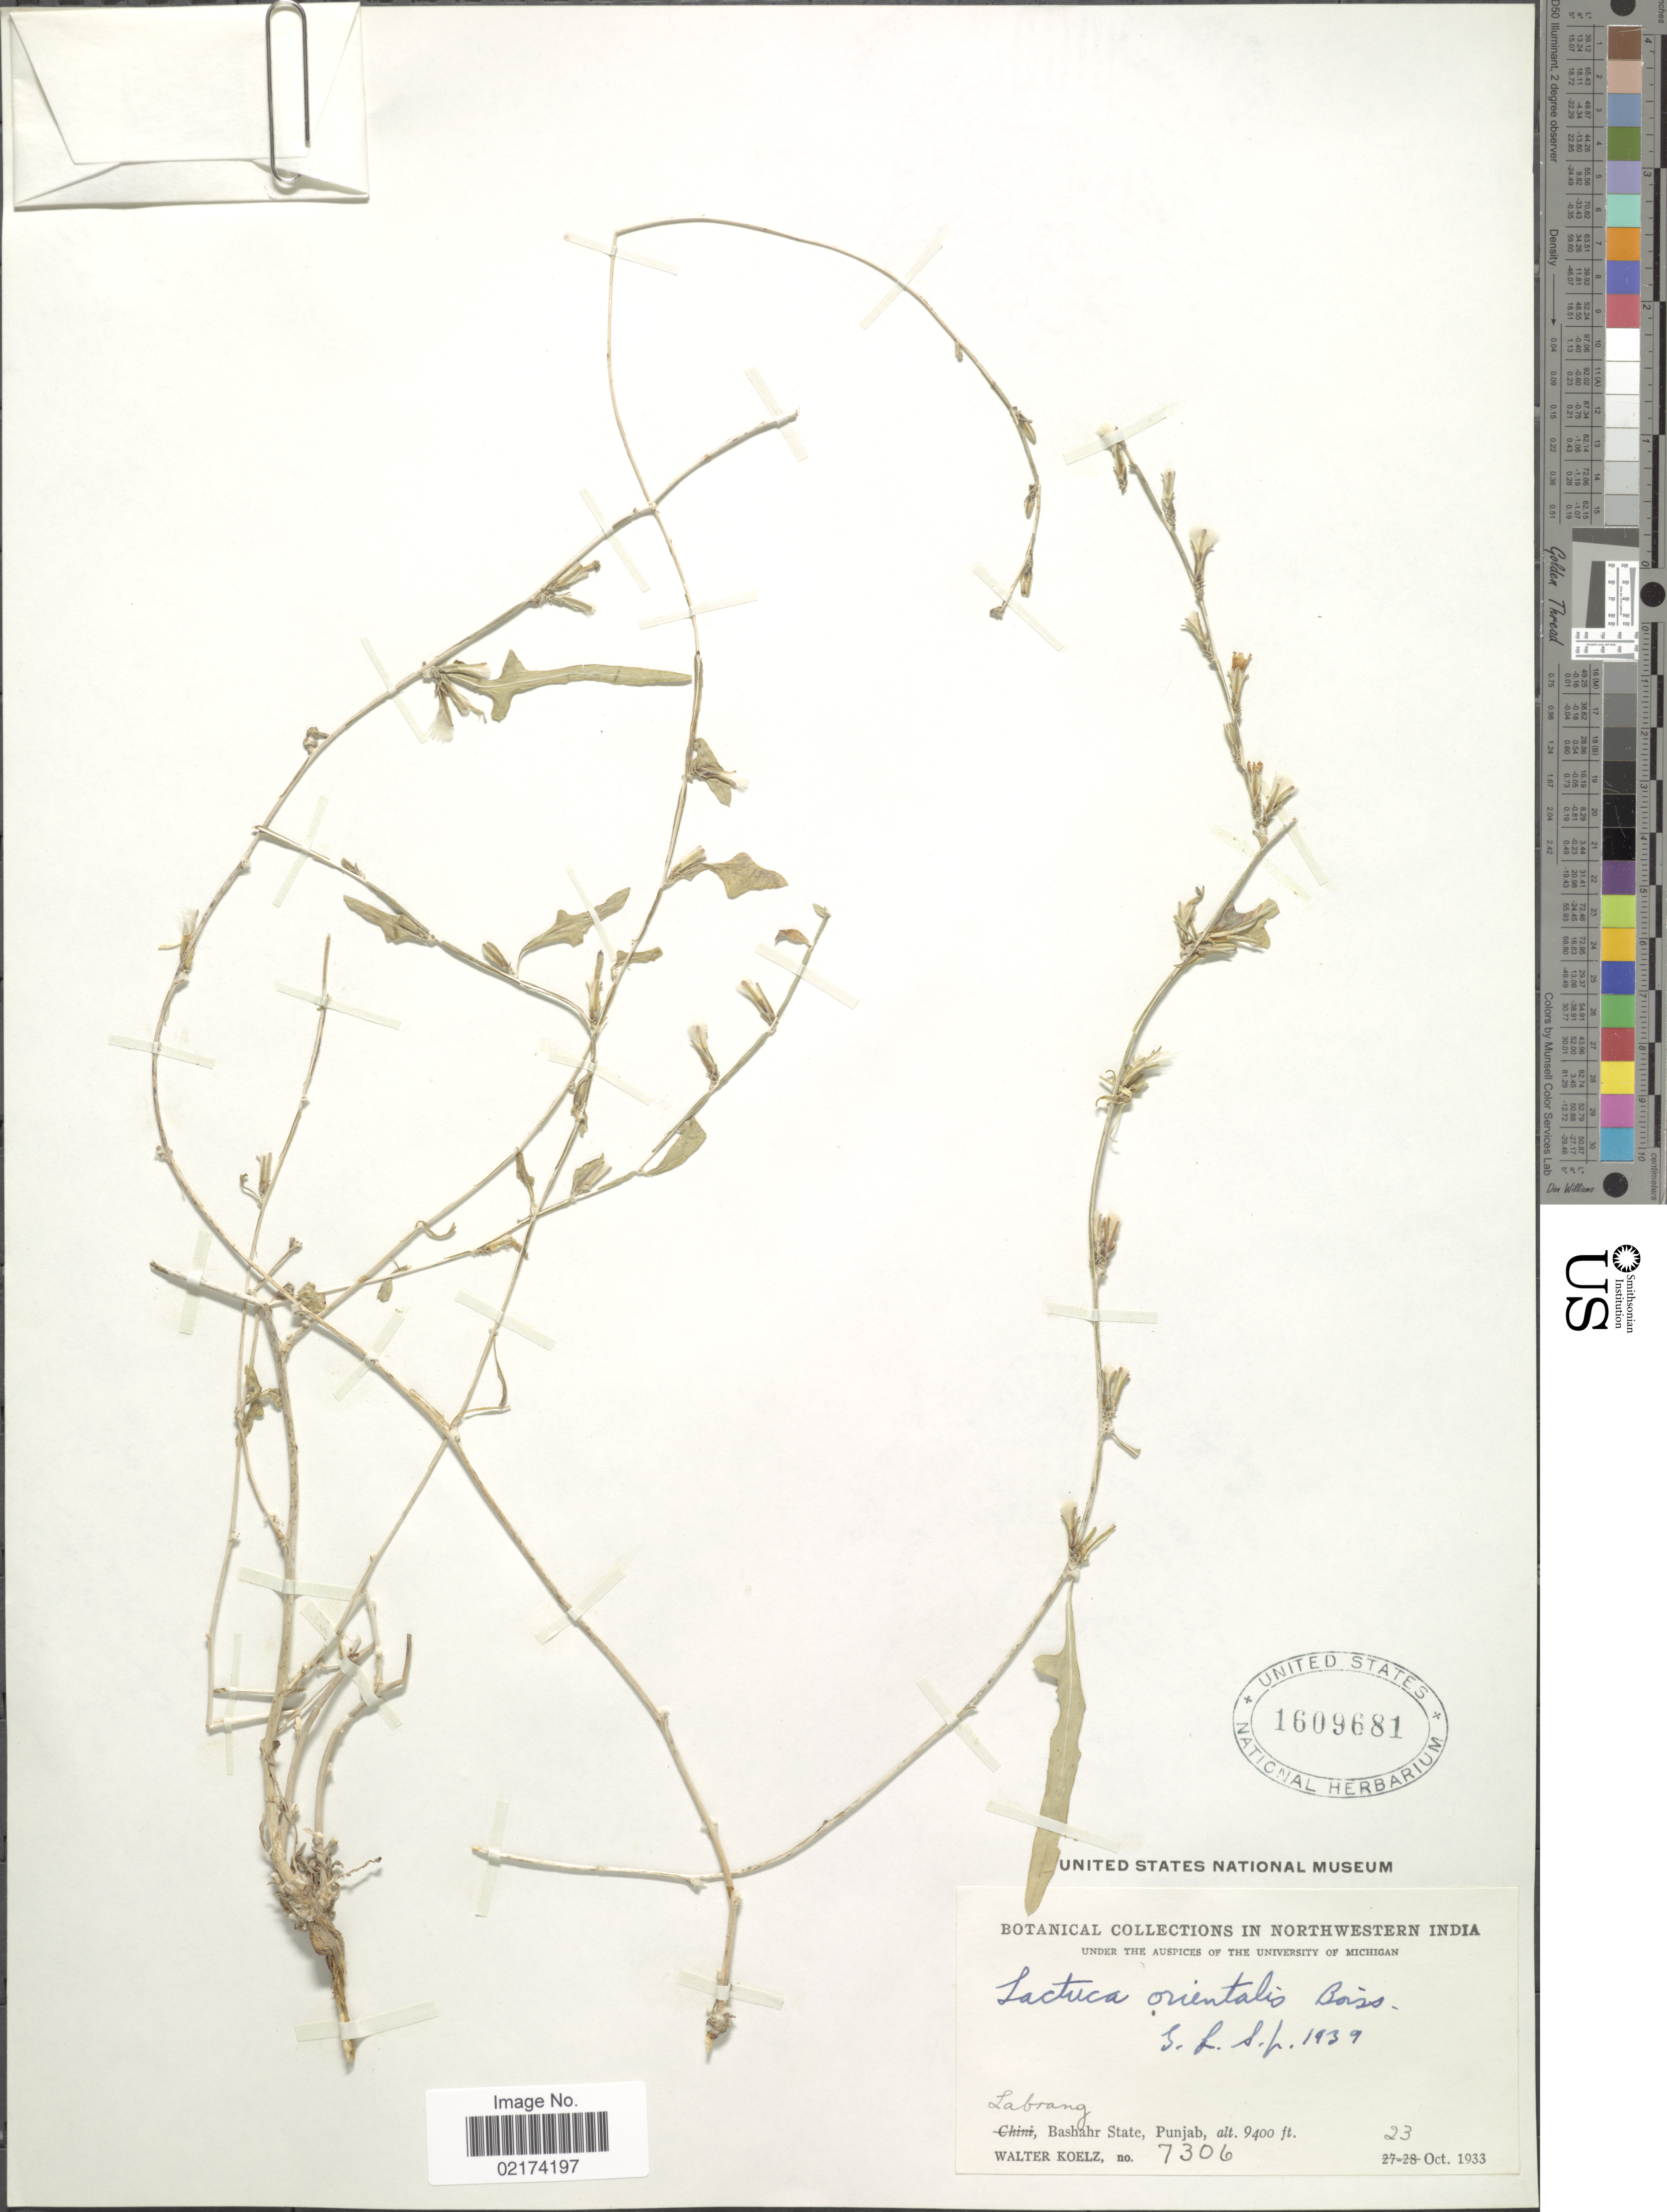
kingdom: Plantae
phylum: Tracheophyta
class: Magnoliopsida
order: Asterales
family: Asteraceae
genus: Lactuca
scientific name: Lactuca orientalis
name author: (Boiss.) Boiss.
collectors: W. N. Koelz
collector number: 7306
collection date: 1933-10-23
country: India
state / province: Punjab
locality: Northwestern India, Labrang, Bashahr State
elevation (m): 2865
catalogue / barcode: US 1609681